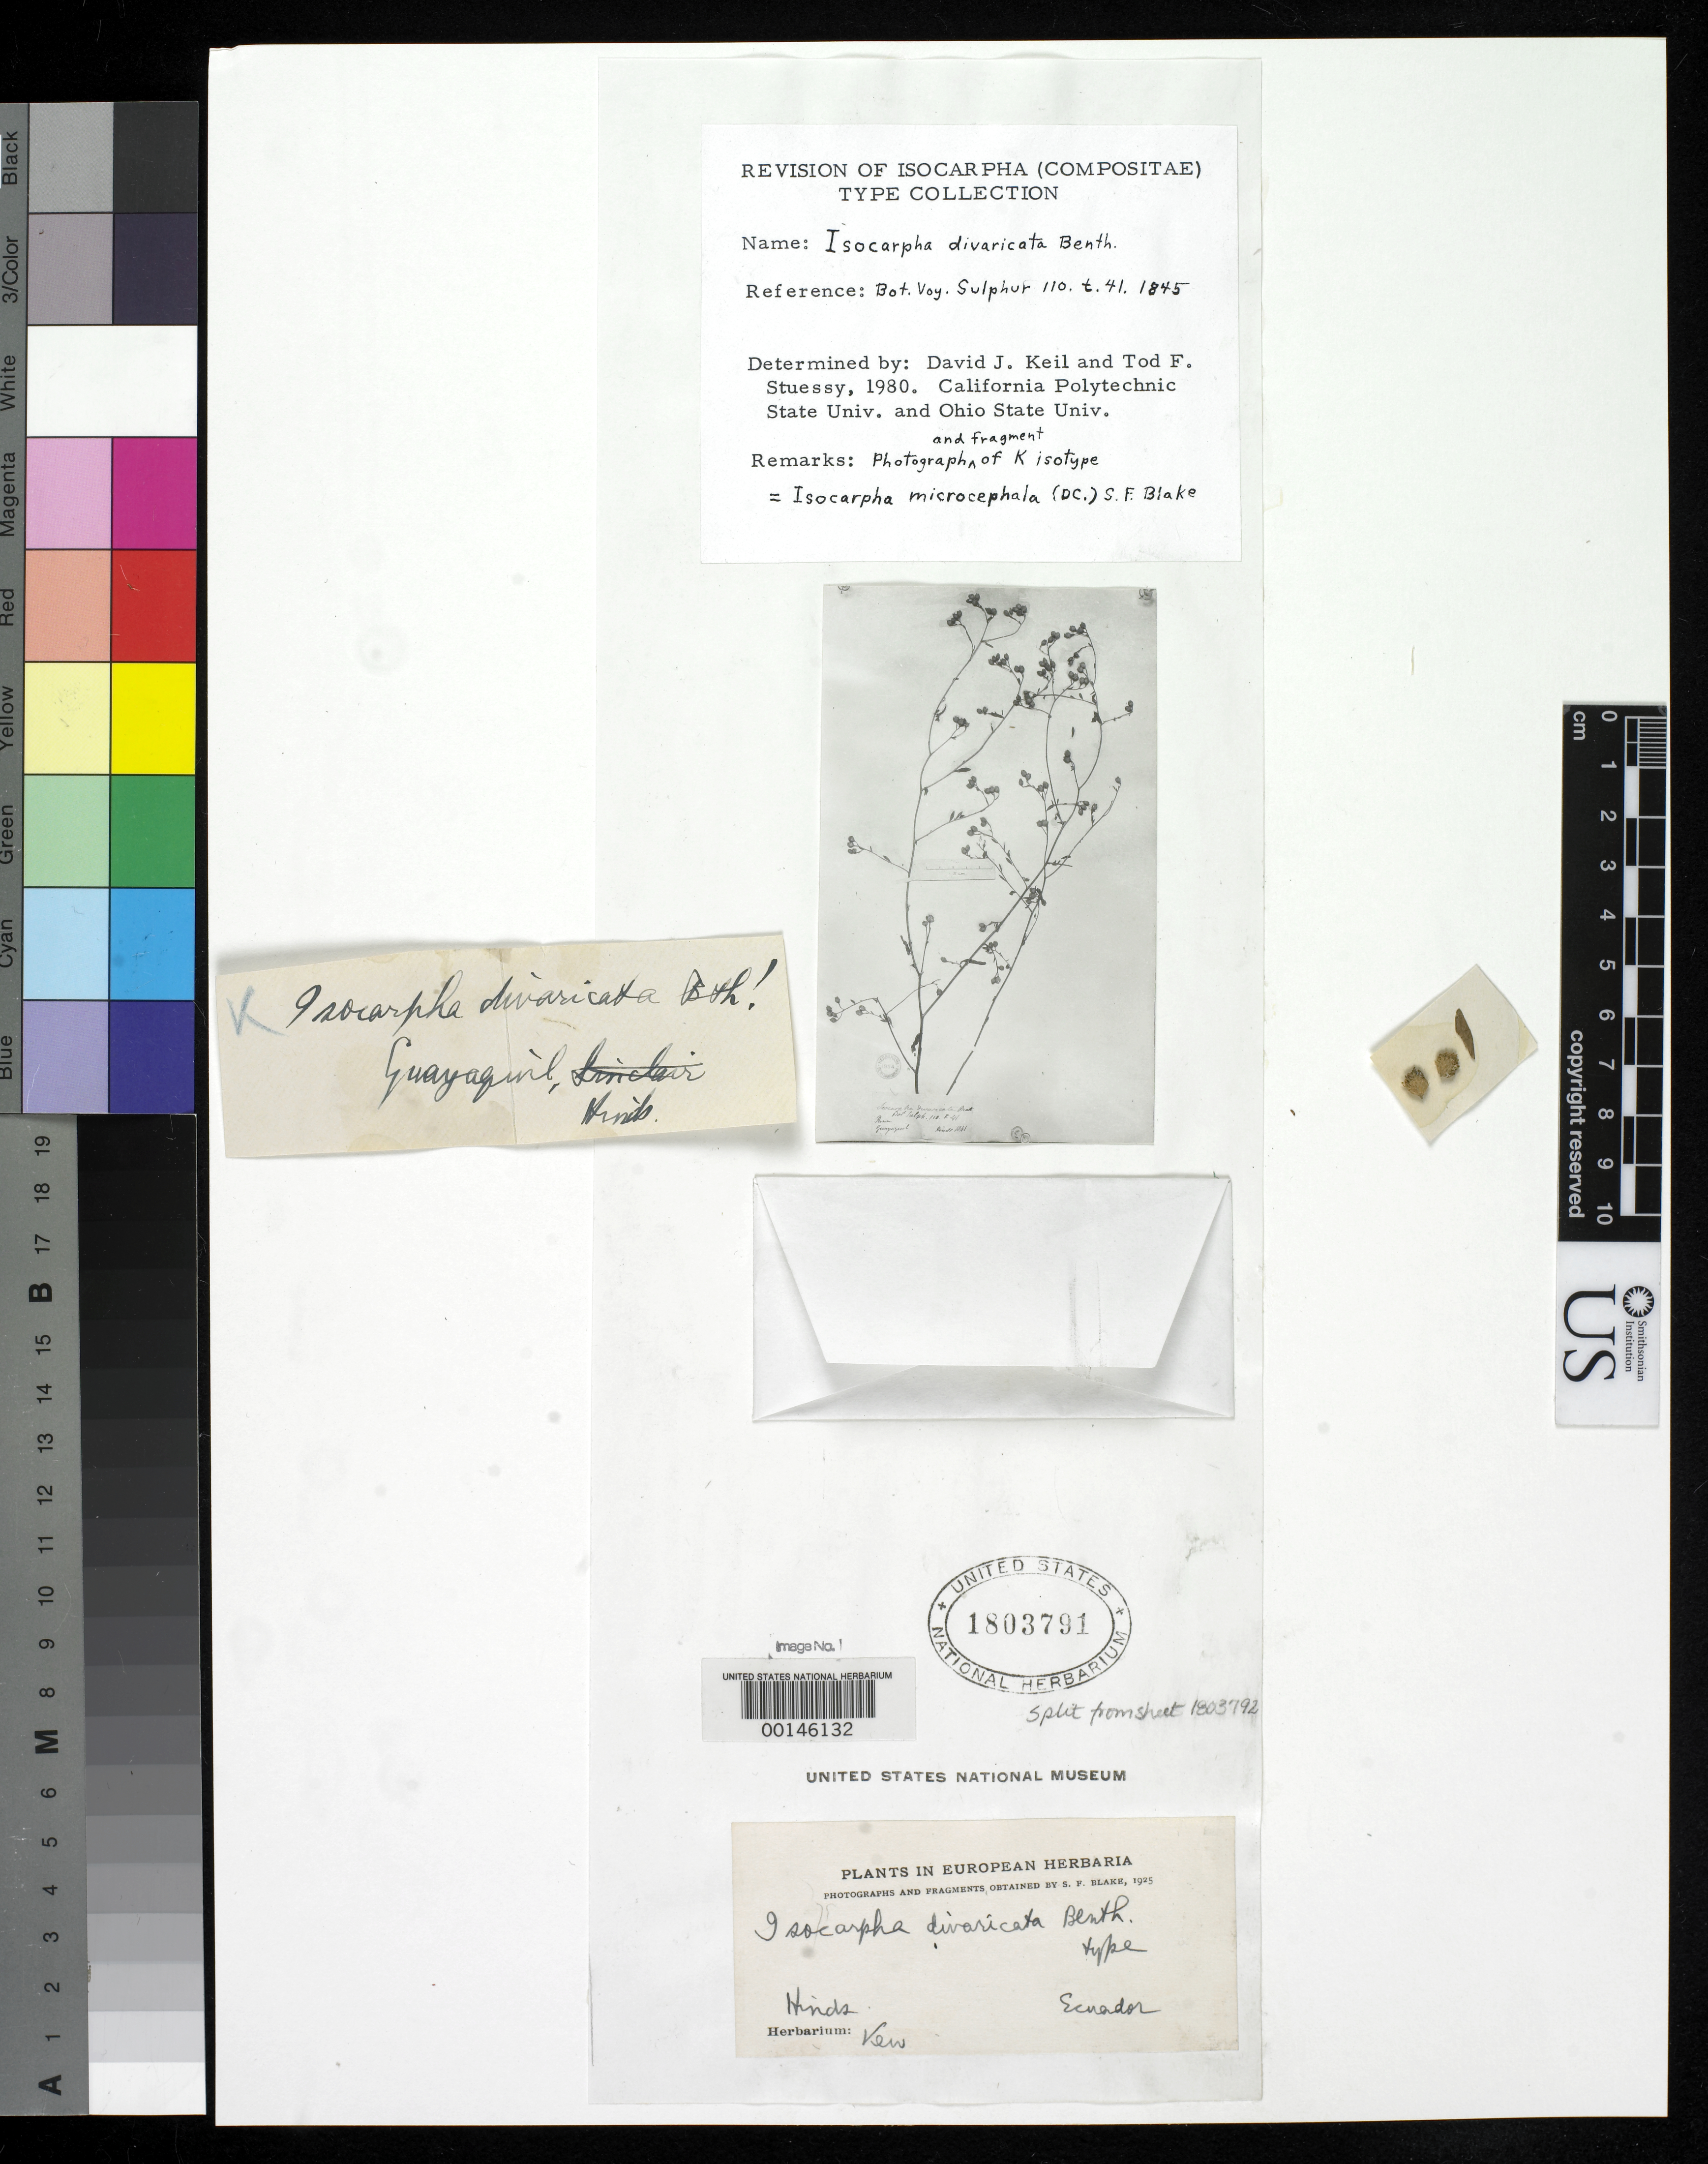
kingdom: Plantae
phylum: Tracheophyta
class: Magnoliopsida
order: Asterales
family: Asteraceae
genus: Isocarpha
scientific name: Isocarpha divaricata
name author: Benth.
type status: Type Fragment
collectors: R. Hinds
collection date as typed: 1841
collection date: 1841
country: Ecuador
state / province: Guayas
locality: Guayaquil.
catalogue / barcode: US 1803791